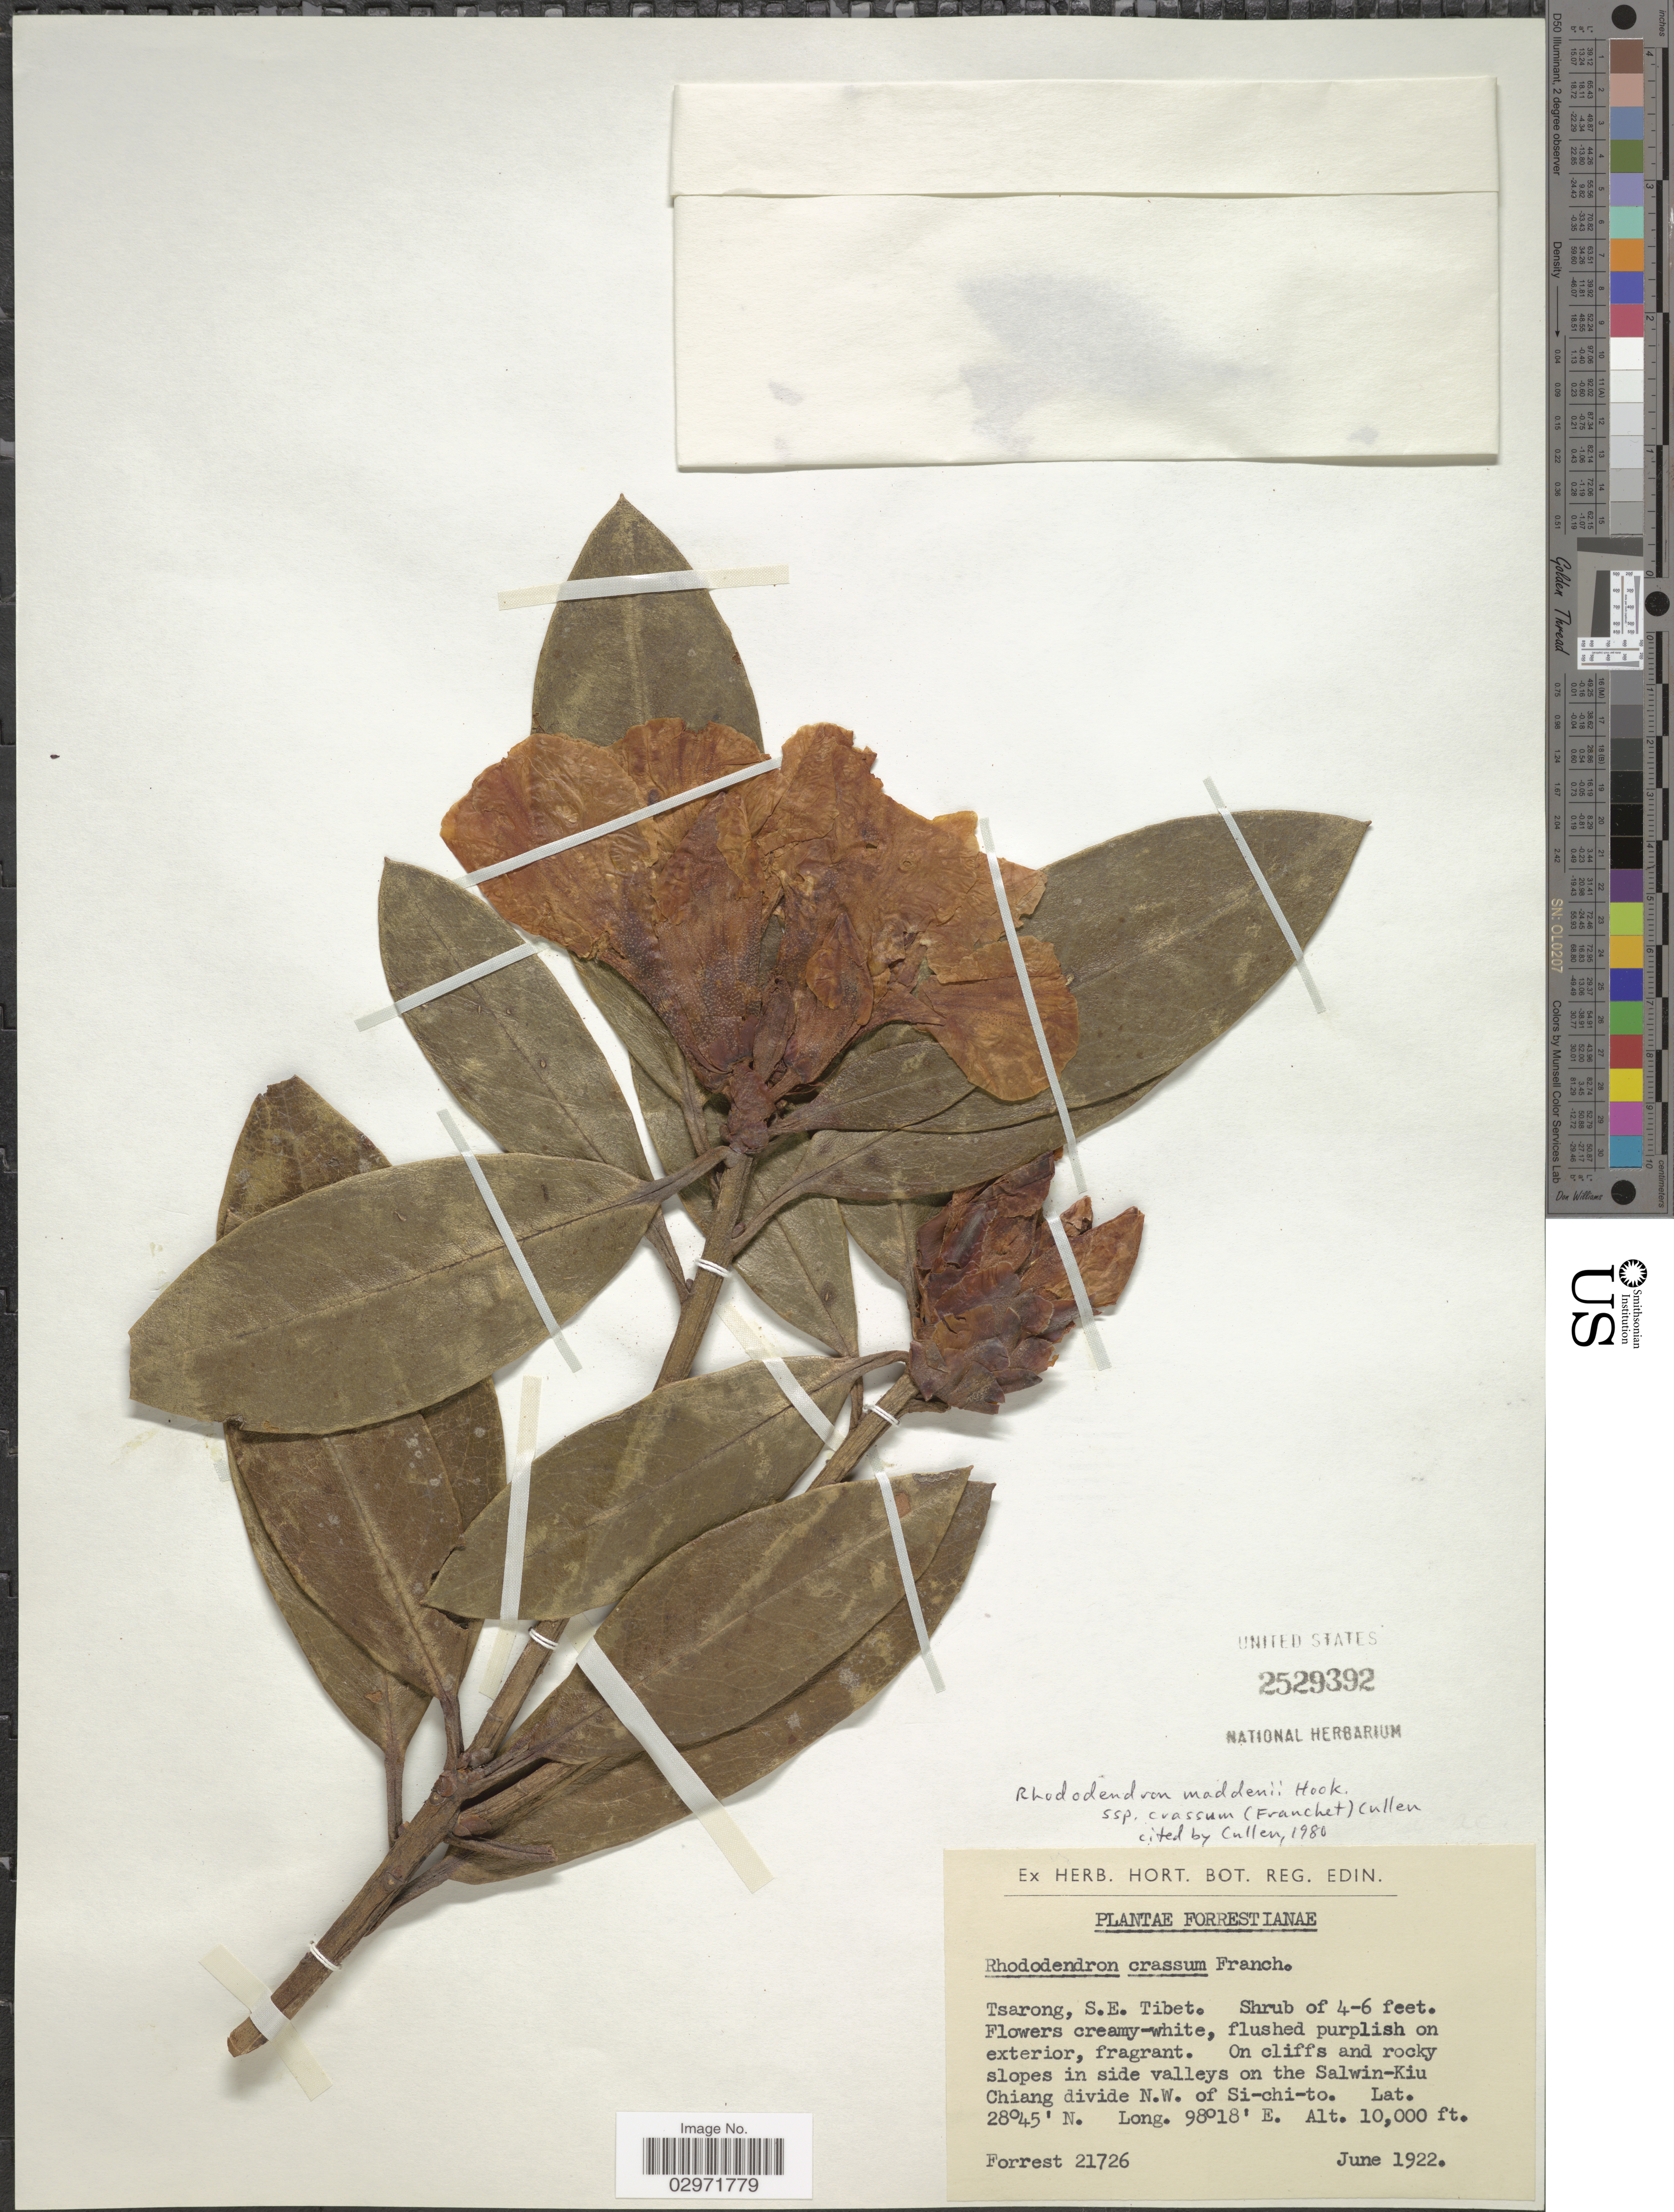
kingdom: Plantae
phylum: Tracheophyta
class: Magnoliopsida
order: Ericales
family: Ericaceae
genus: Rhododendron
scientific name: Rhododendron maddenii subsp. crassum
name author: (Franch.) Cullen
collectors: -. Forrest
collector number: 21726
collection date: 1922-06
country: China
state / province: Xizang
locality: Tsarong, S.E. Tibet. On the Salwin-Kiu Chiang divide N.W. of Si-chi-to.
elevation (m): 3048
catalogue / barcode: US 2529392